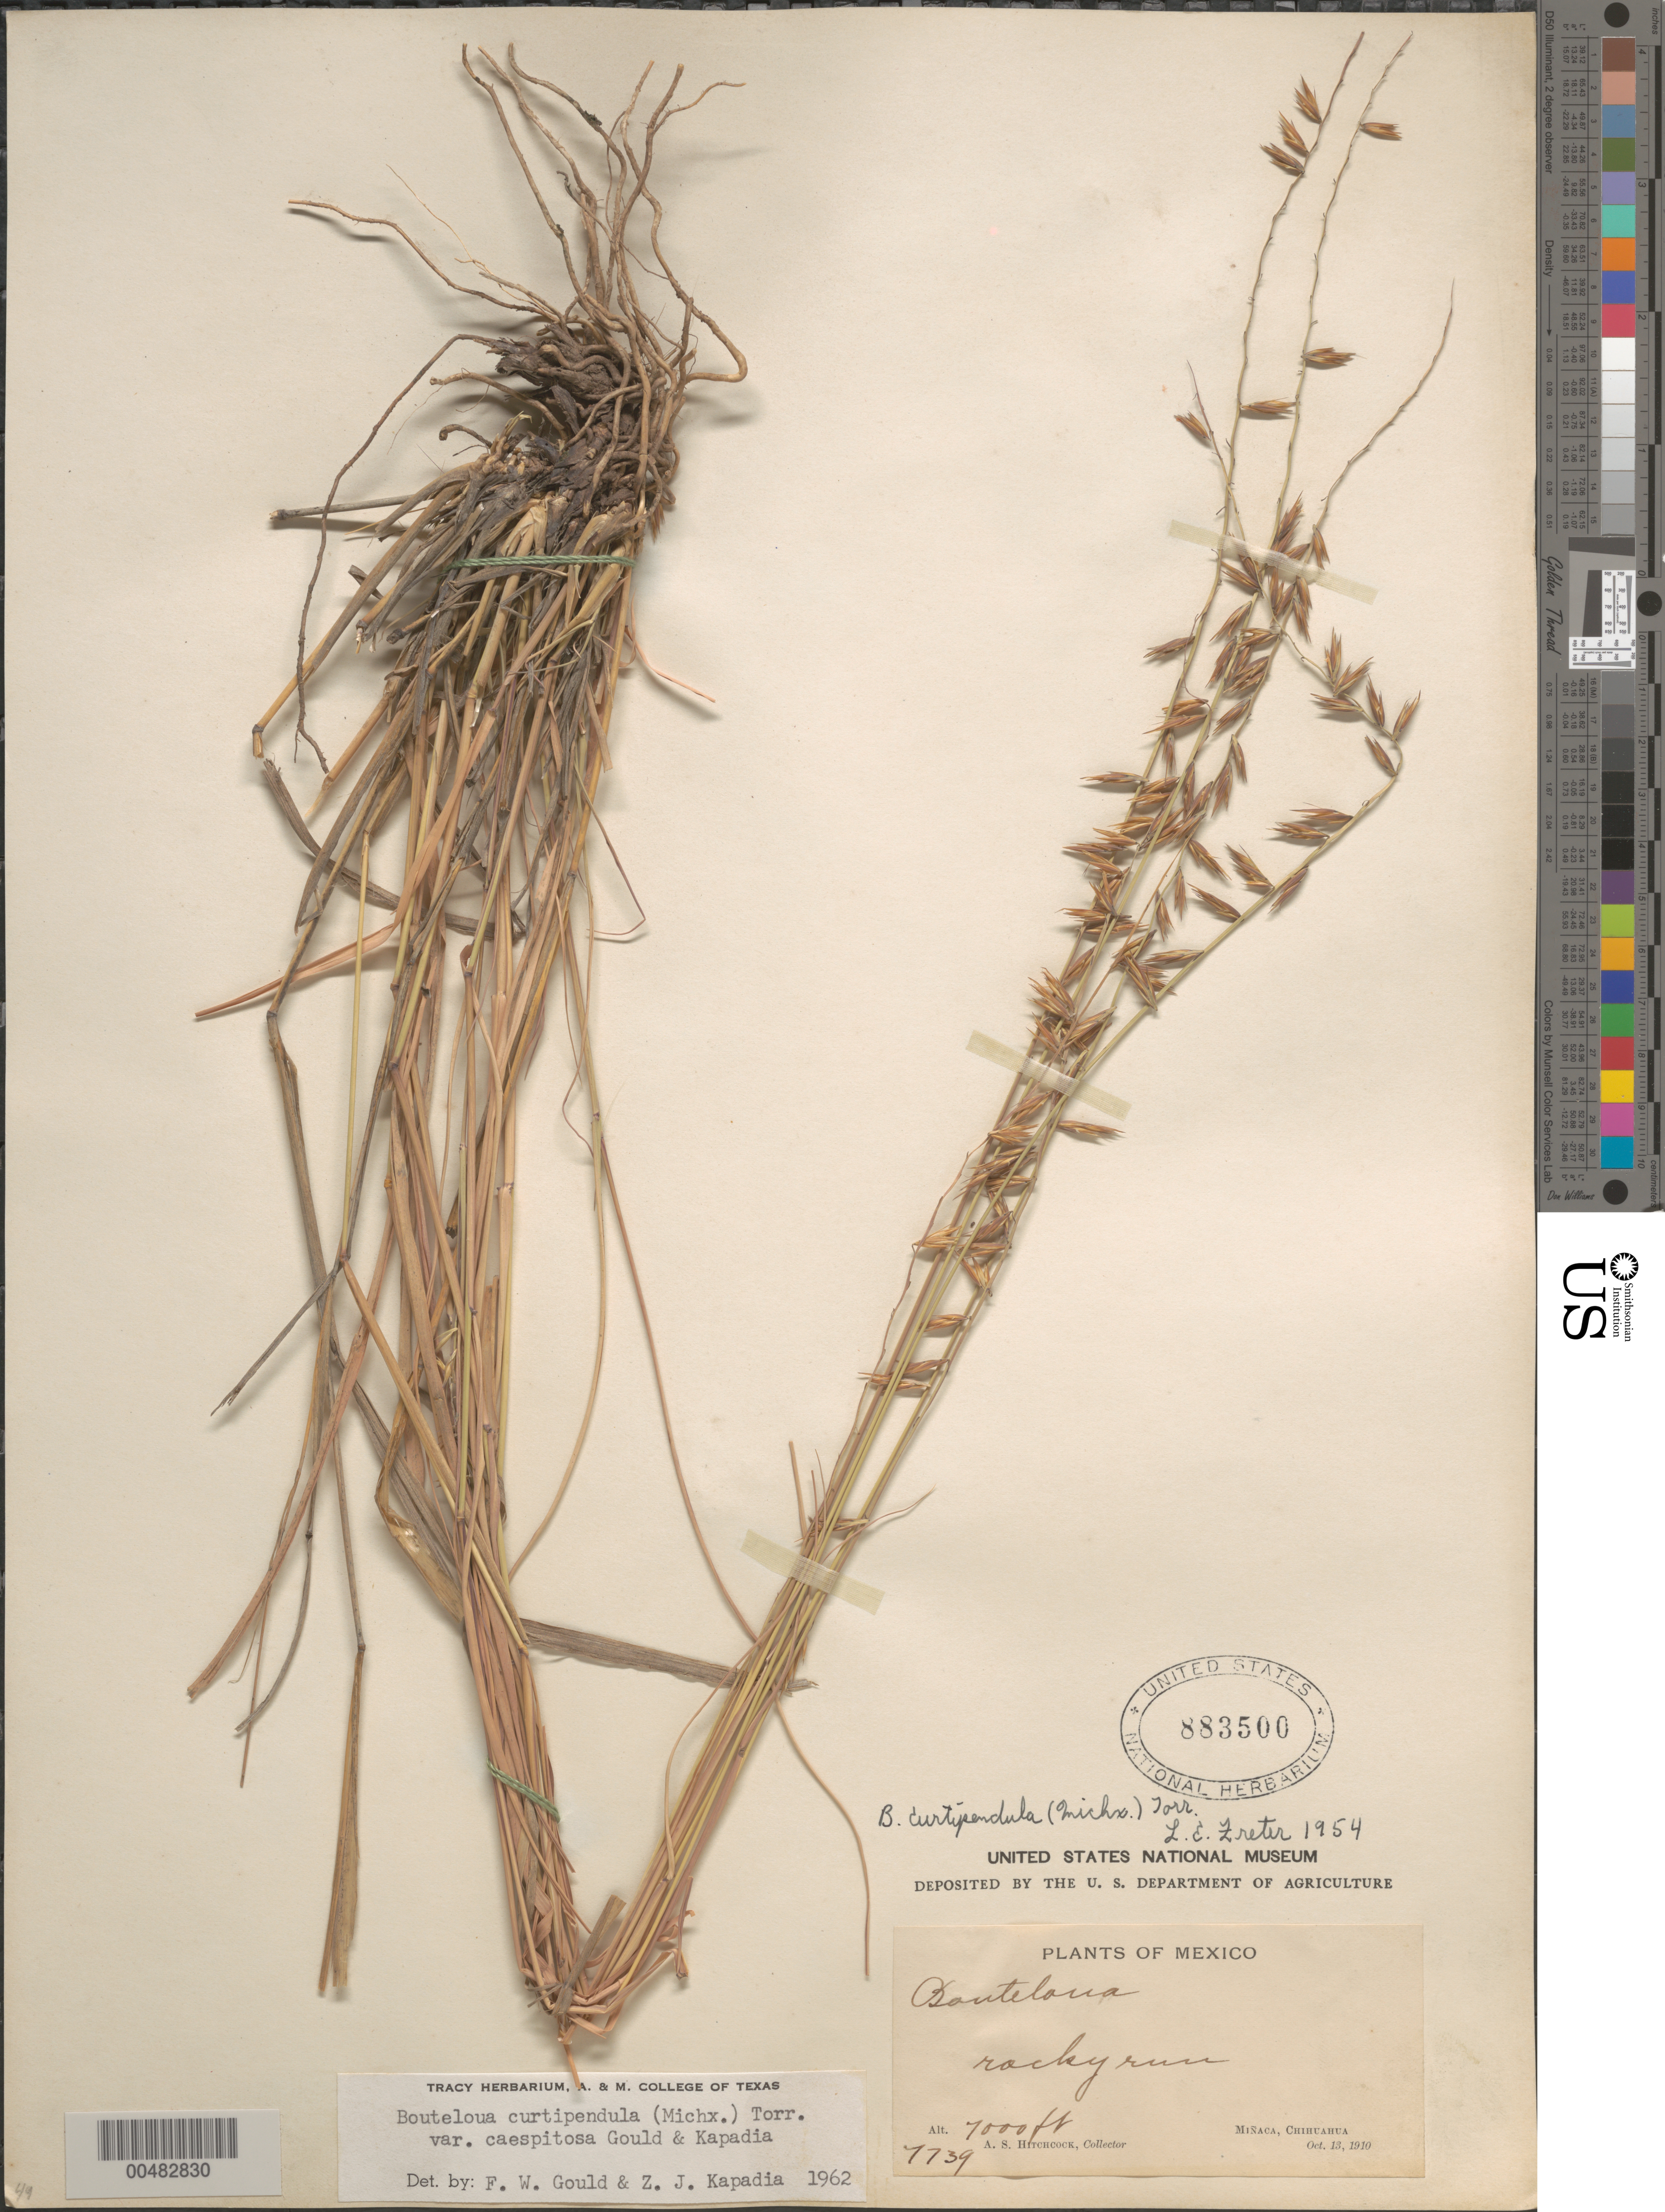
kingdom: Plantae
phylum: Tracheophyta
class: Liliopsida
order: Poales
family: Poaceae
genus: Bouteloua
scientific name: Bouteloua curtipendula var. caespitosa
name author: Gould & Kapadia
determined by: Gould, F. W.; Kapadia, Zarir J.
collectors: A. S. Hitchcock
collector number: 7739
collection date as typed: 13 Oct 1910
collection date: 1910-10-13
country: Mexico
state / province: Chihuahua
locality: Miñaca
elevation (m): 2134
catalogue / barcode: US 883500